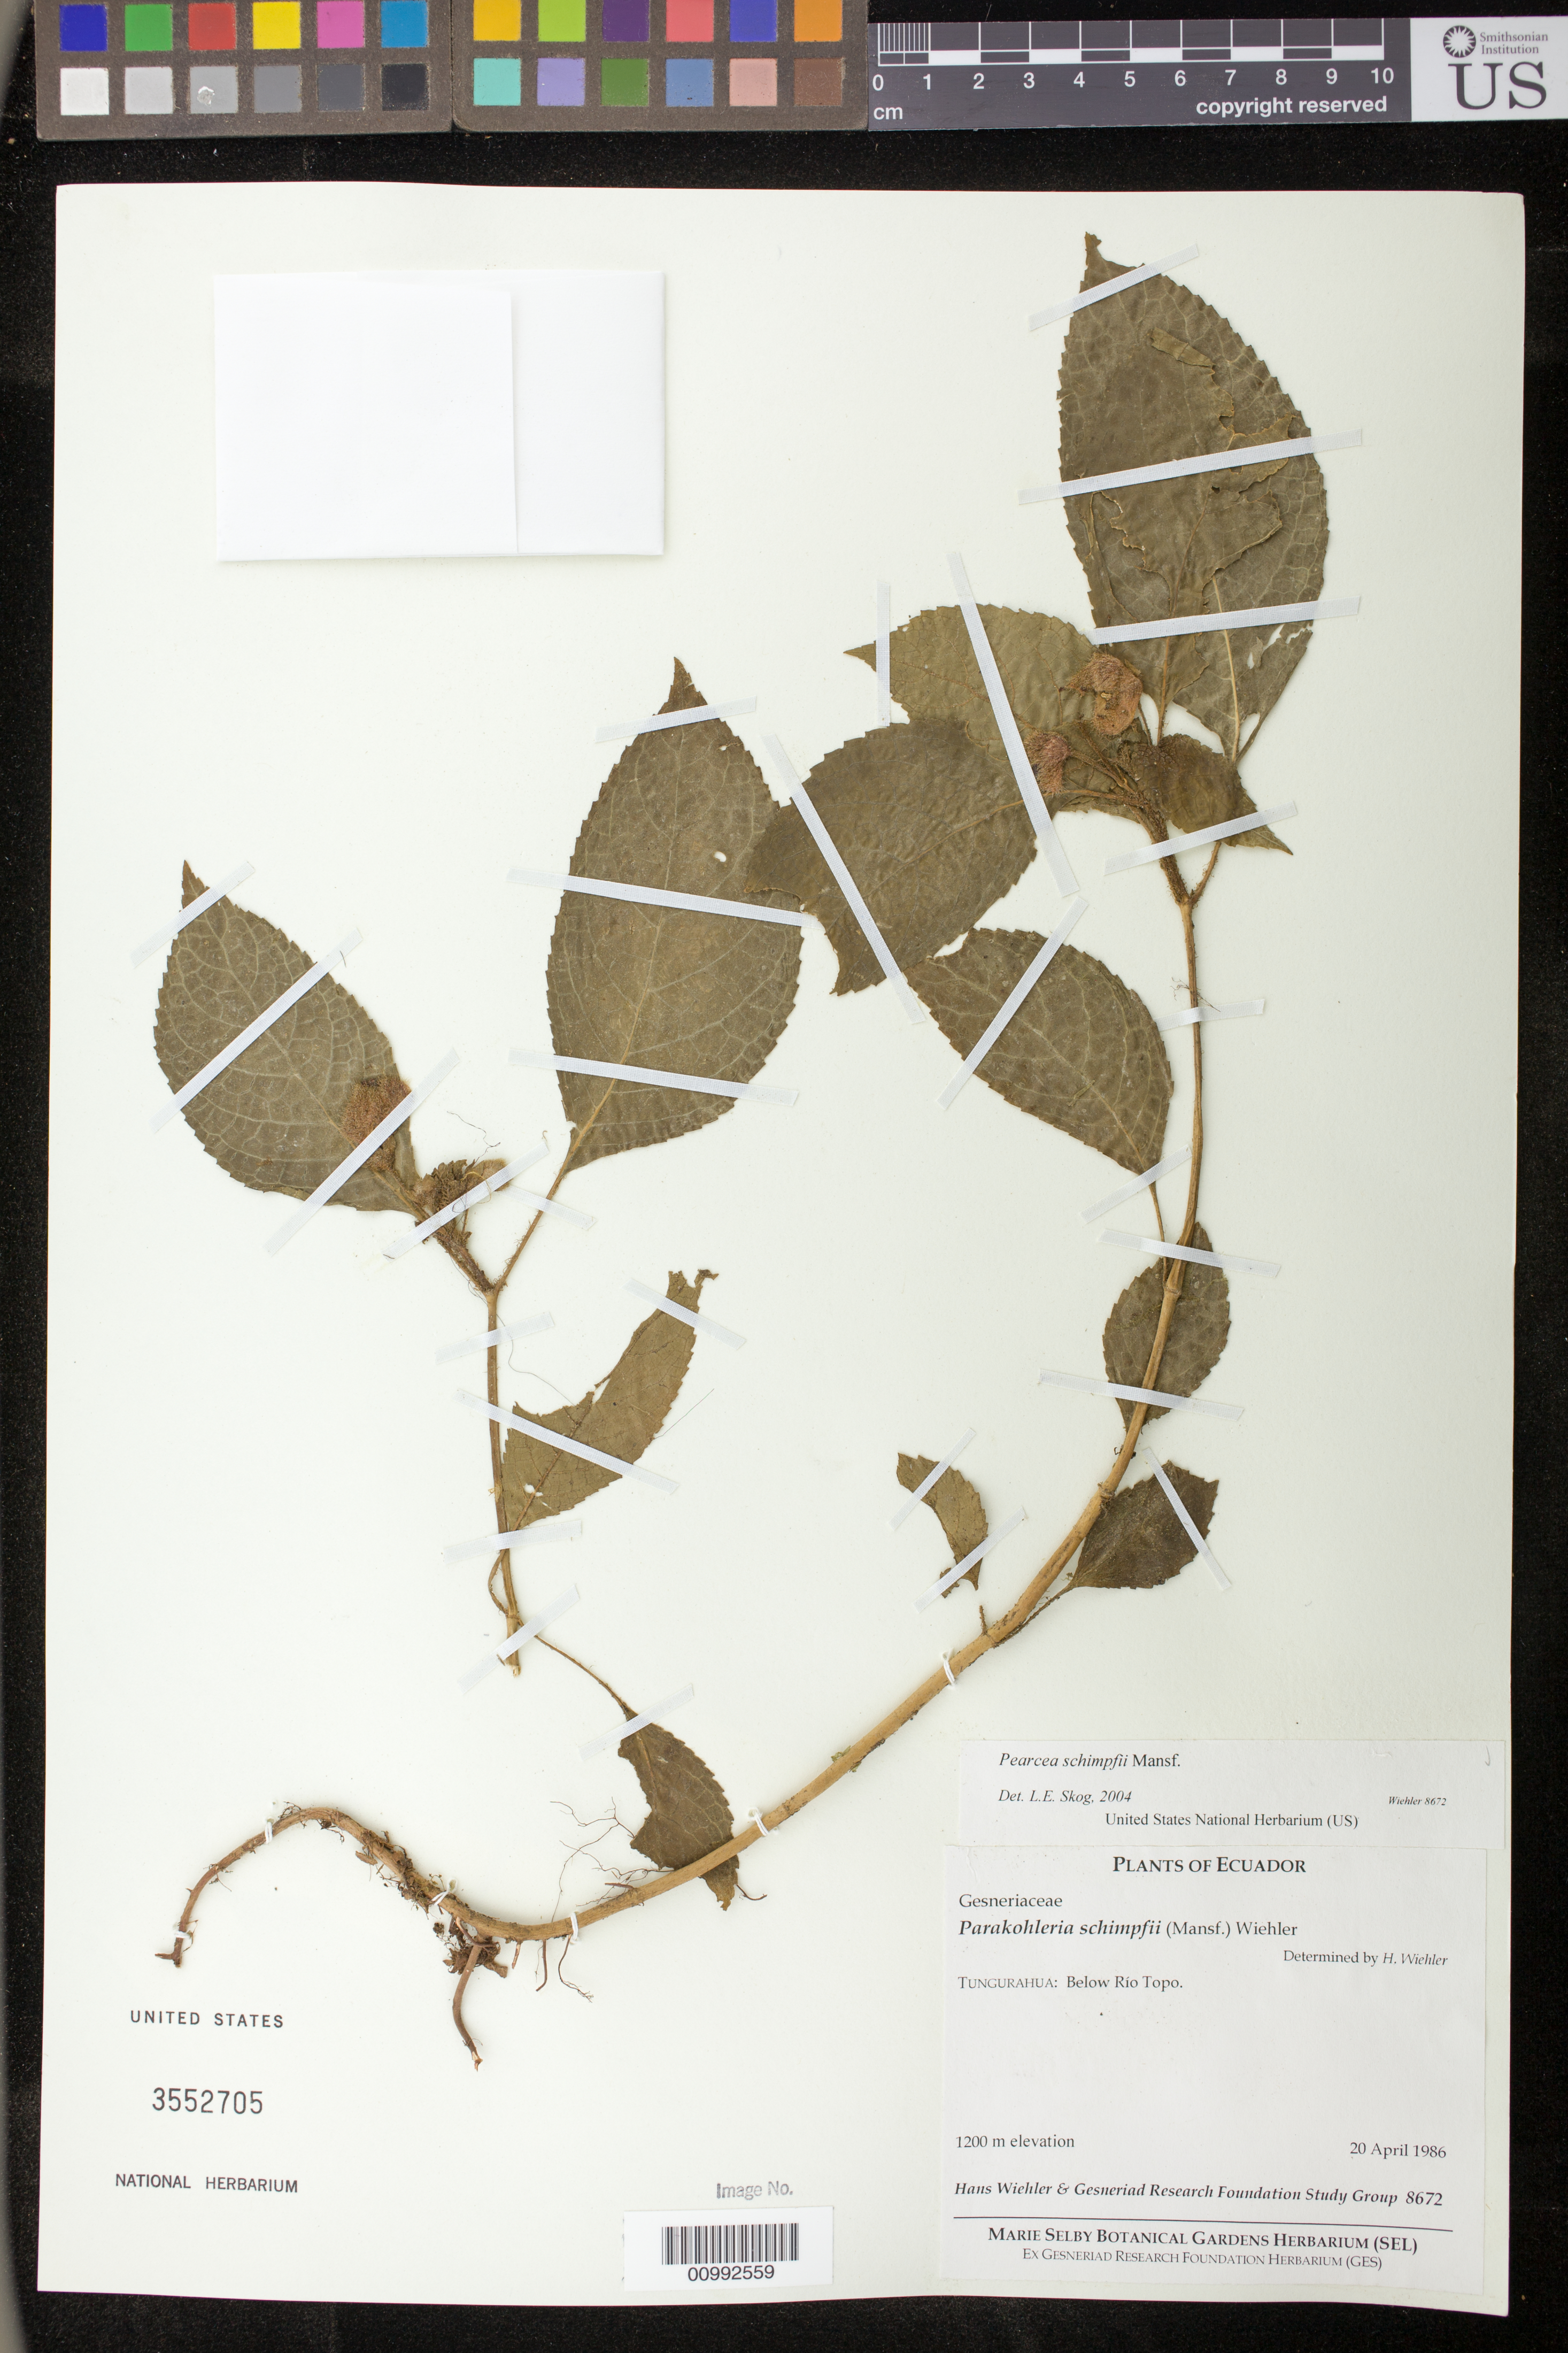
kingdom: Plantae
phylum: Tracheophyta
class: Magnoliopsida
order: Lamiales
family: Gesneriaceae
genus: Pearcea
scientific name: Pearcea schimpfii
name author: Mansf.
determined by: Skog, Laurence E.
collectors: H. J. Wiehler & GRF Study Group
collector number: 8672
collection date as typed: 20 Apr 1986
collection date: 1986-04-20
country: Ecuador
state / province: Tungurahua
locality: Tungurahua: below Rio Topo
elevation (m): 1200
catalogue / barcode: US 3552705